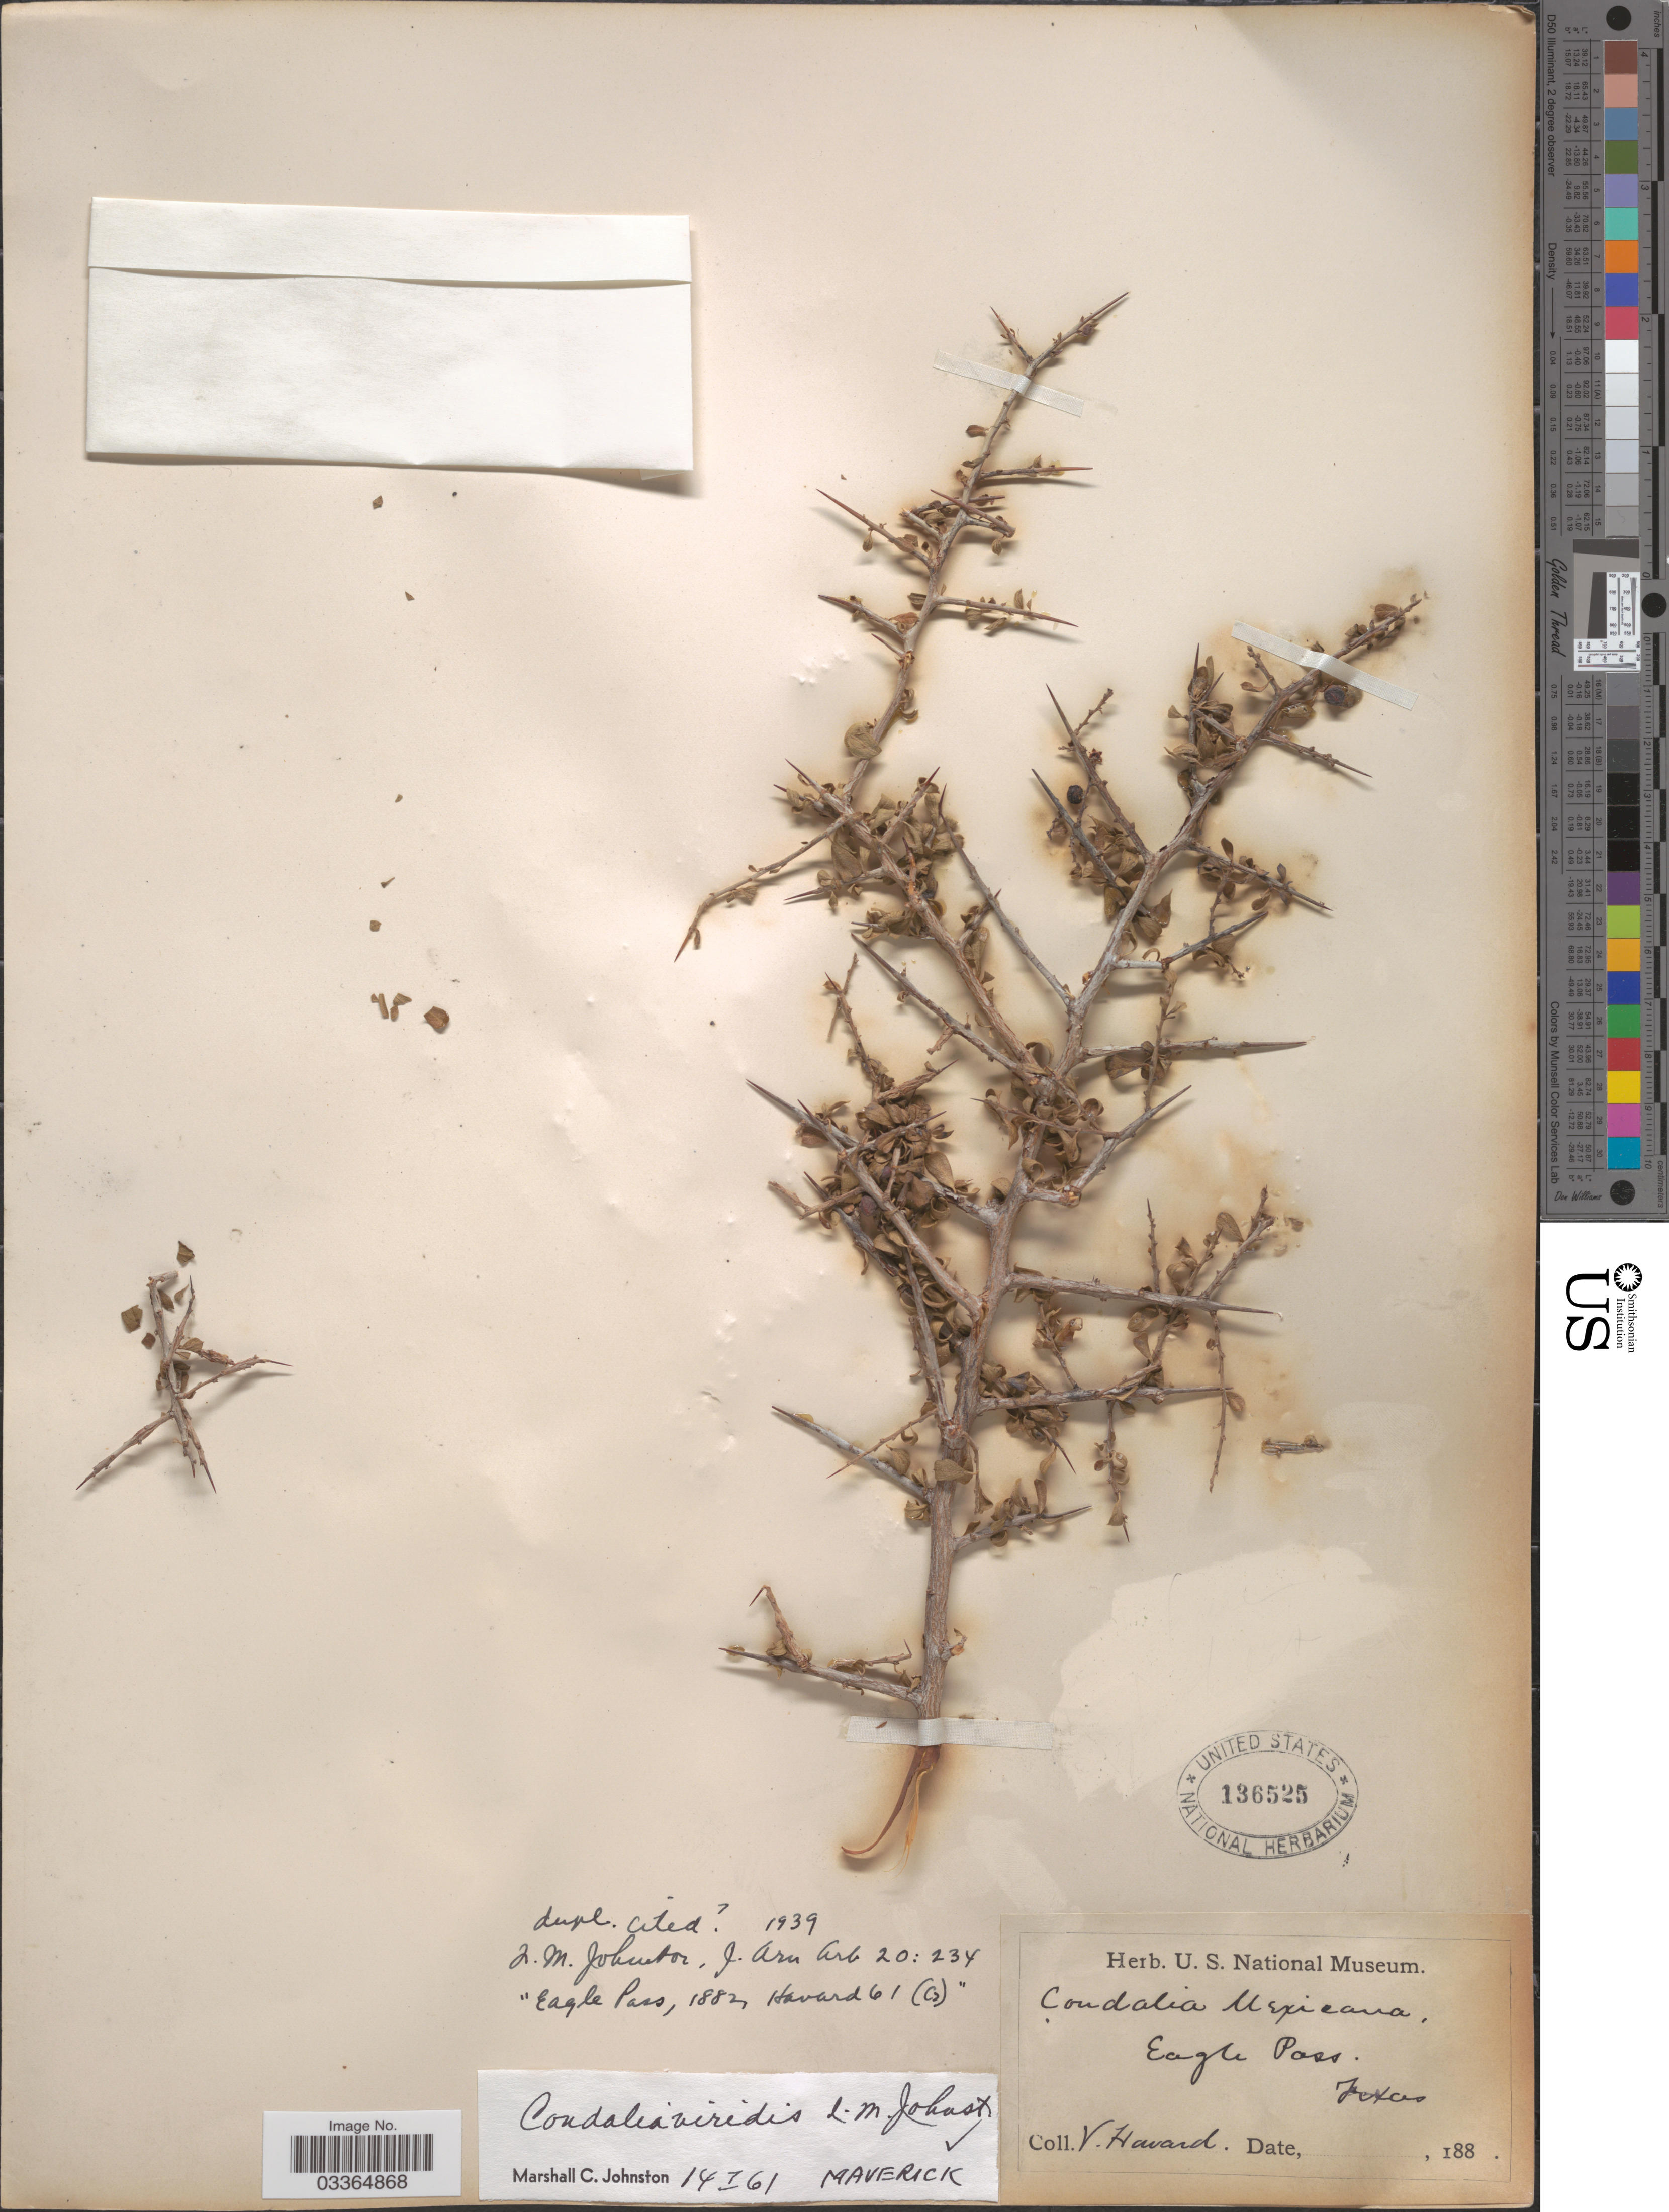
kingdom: Plantae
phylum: Tracheophyta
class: Magnoliopsida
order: Rosales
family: Rhamnaceae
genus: Condalia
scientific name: Condalia viridis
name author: I.M. Johnst.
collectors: V. Havard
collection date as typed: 188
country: United States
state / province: Texas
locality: Eagle Pass.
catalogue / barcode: US 136525